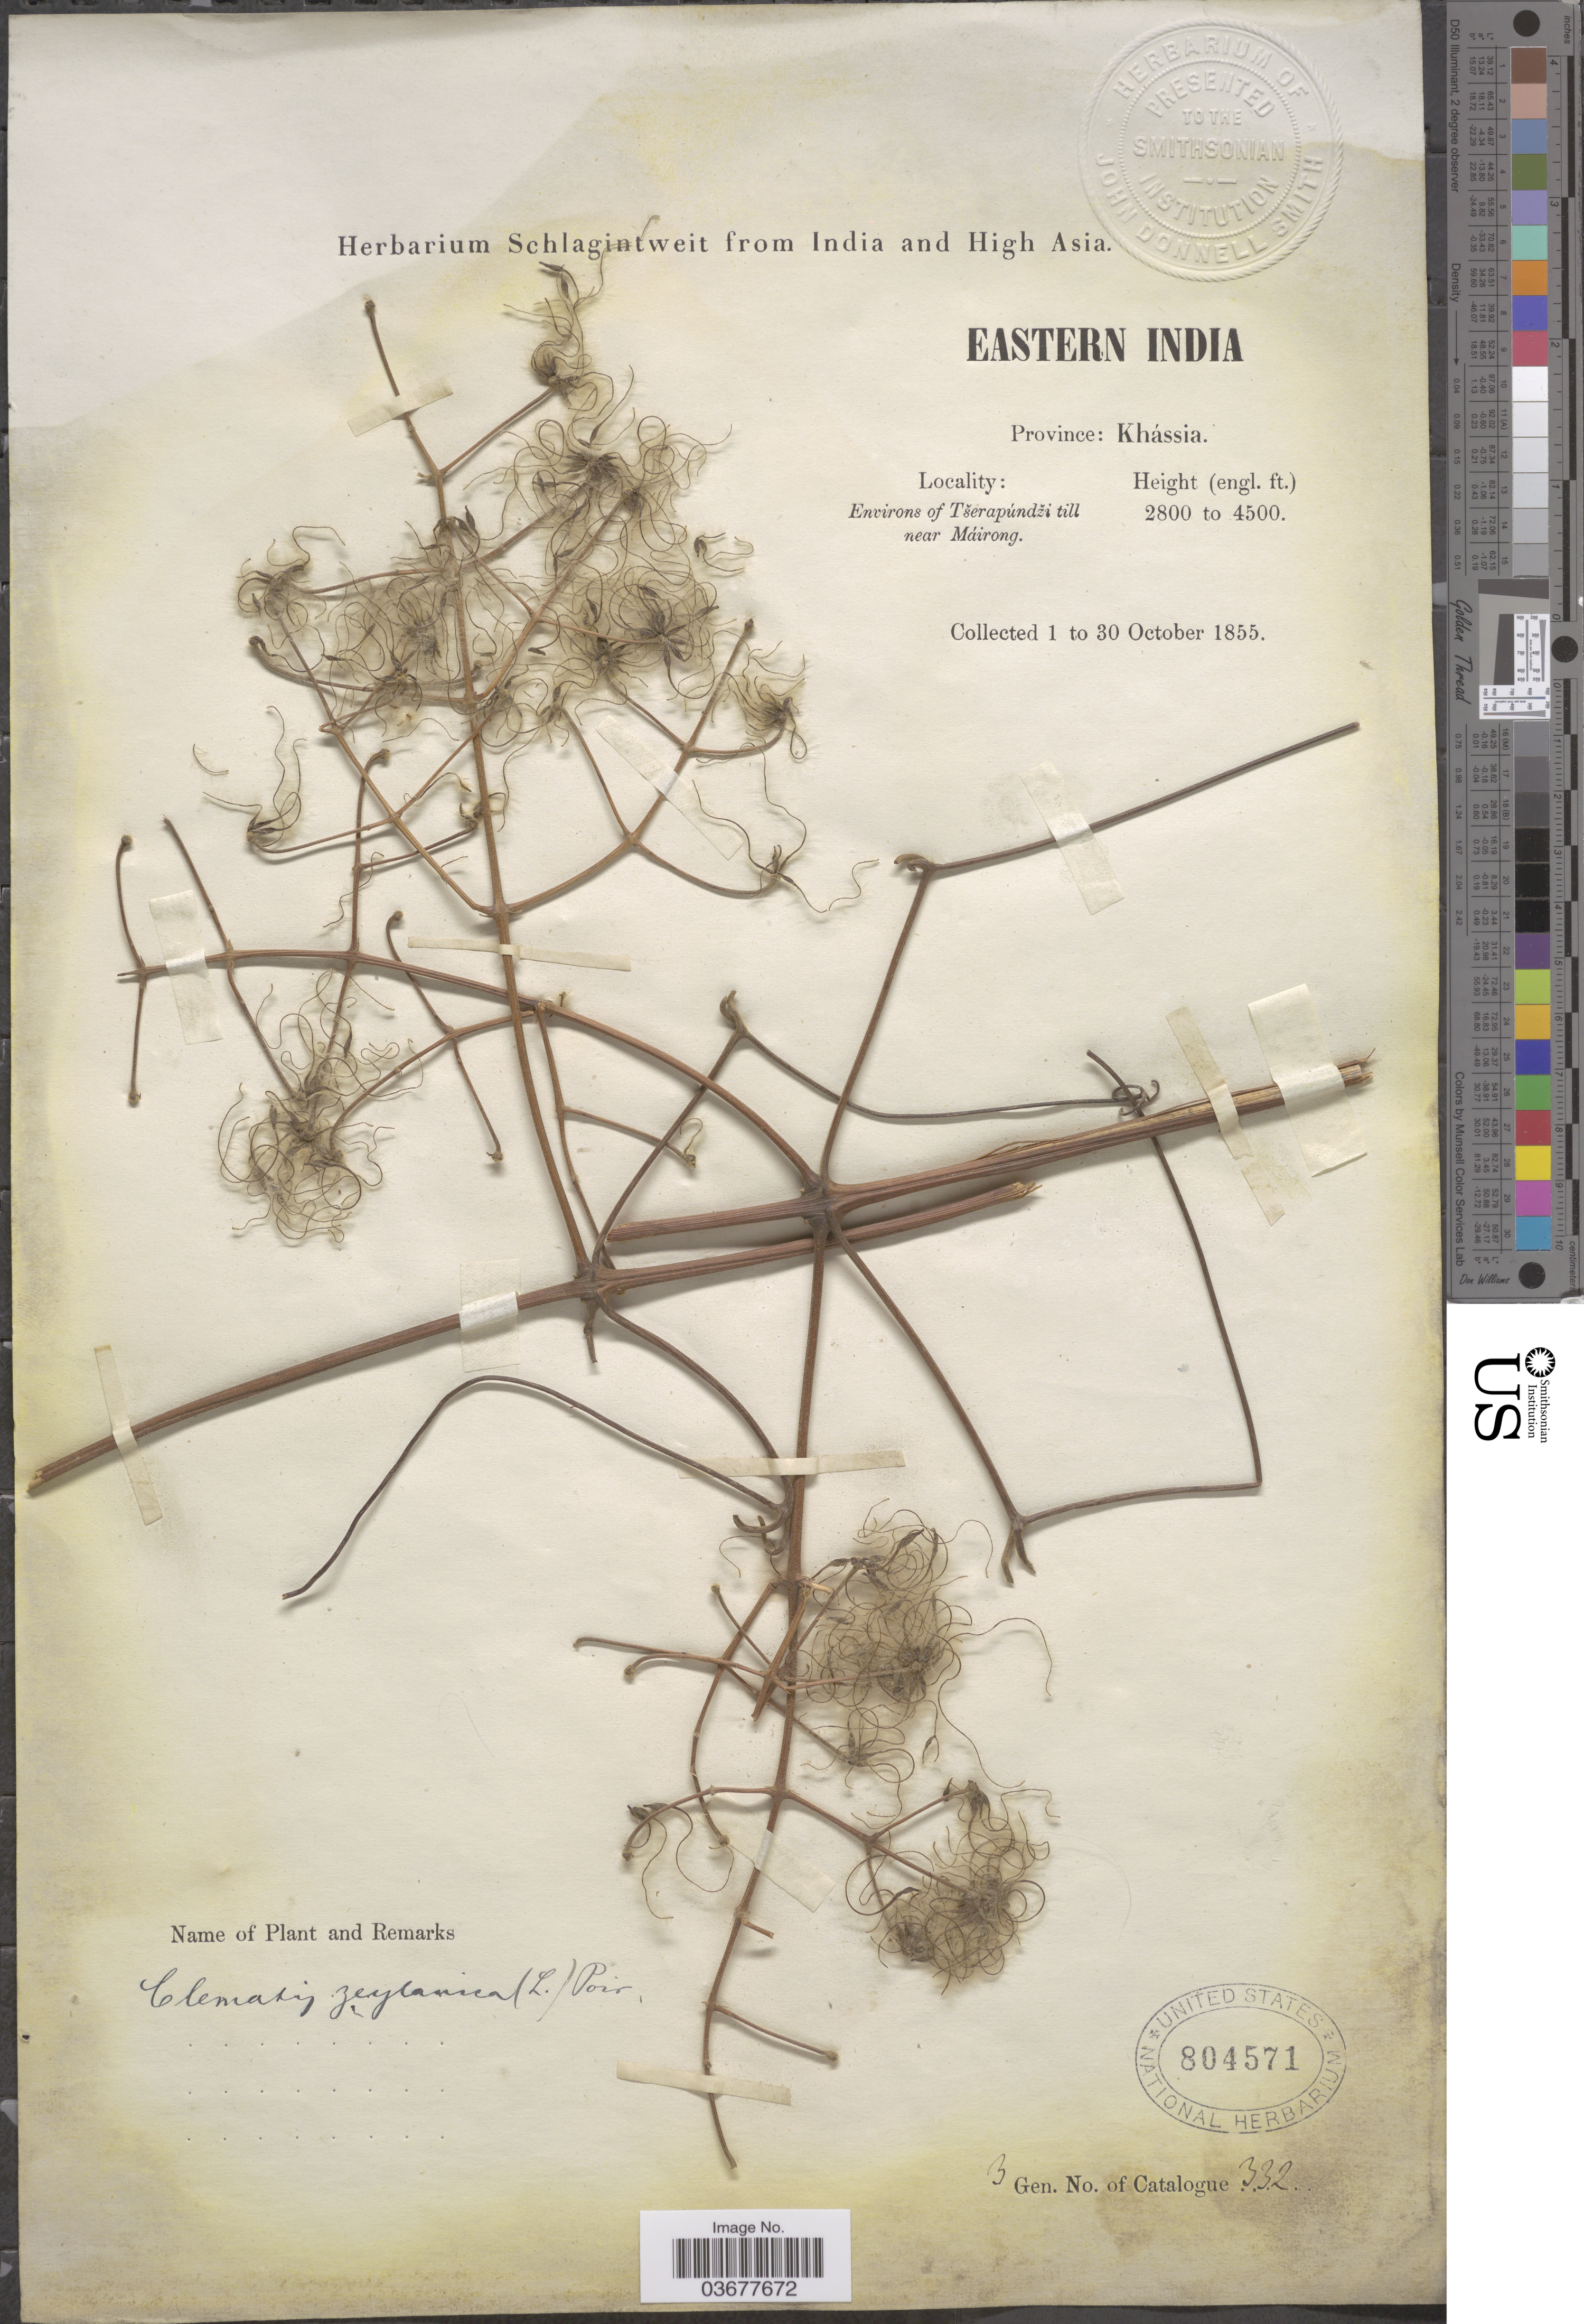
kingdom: Plantae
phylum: Tracheophyta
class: Magnoliopsida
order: Ranunculales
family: Ranunculaceae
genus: Clematis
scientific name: Clematis zeylanica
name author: (L.) Poir.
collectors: ex herb. Schlagintweit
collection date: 1855-10-01/1855-10-30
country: India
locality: Eastern India. Province: Khássia. Environs Tšerapúndži till near Máirong.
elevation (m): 853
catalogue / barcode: US 804571